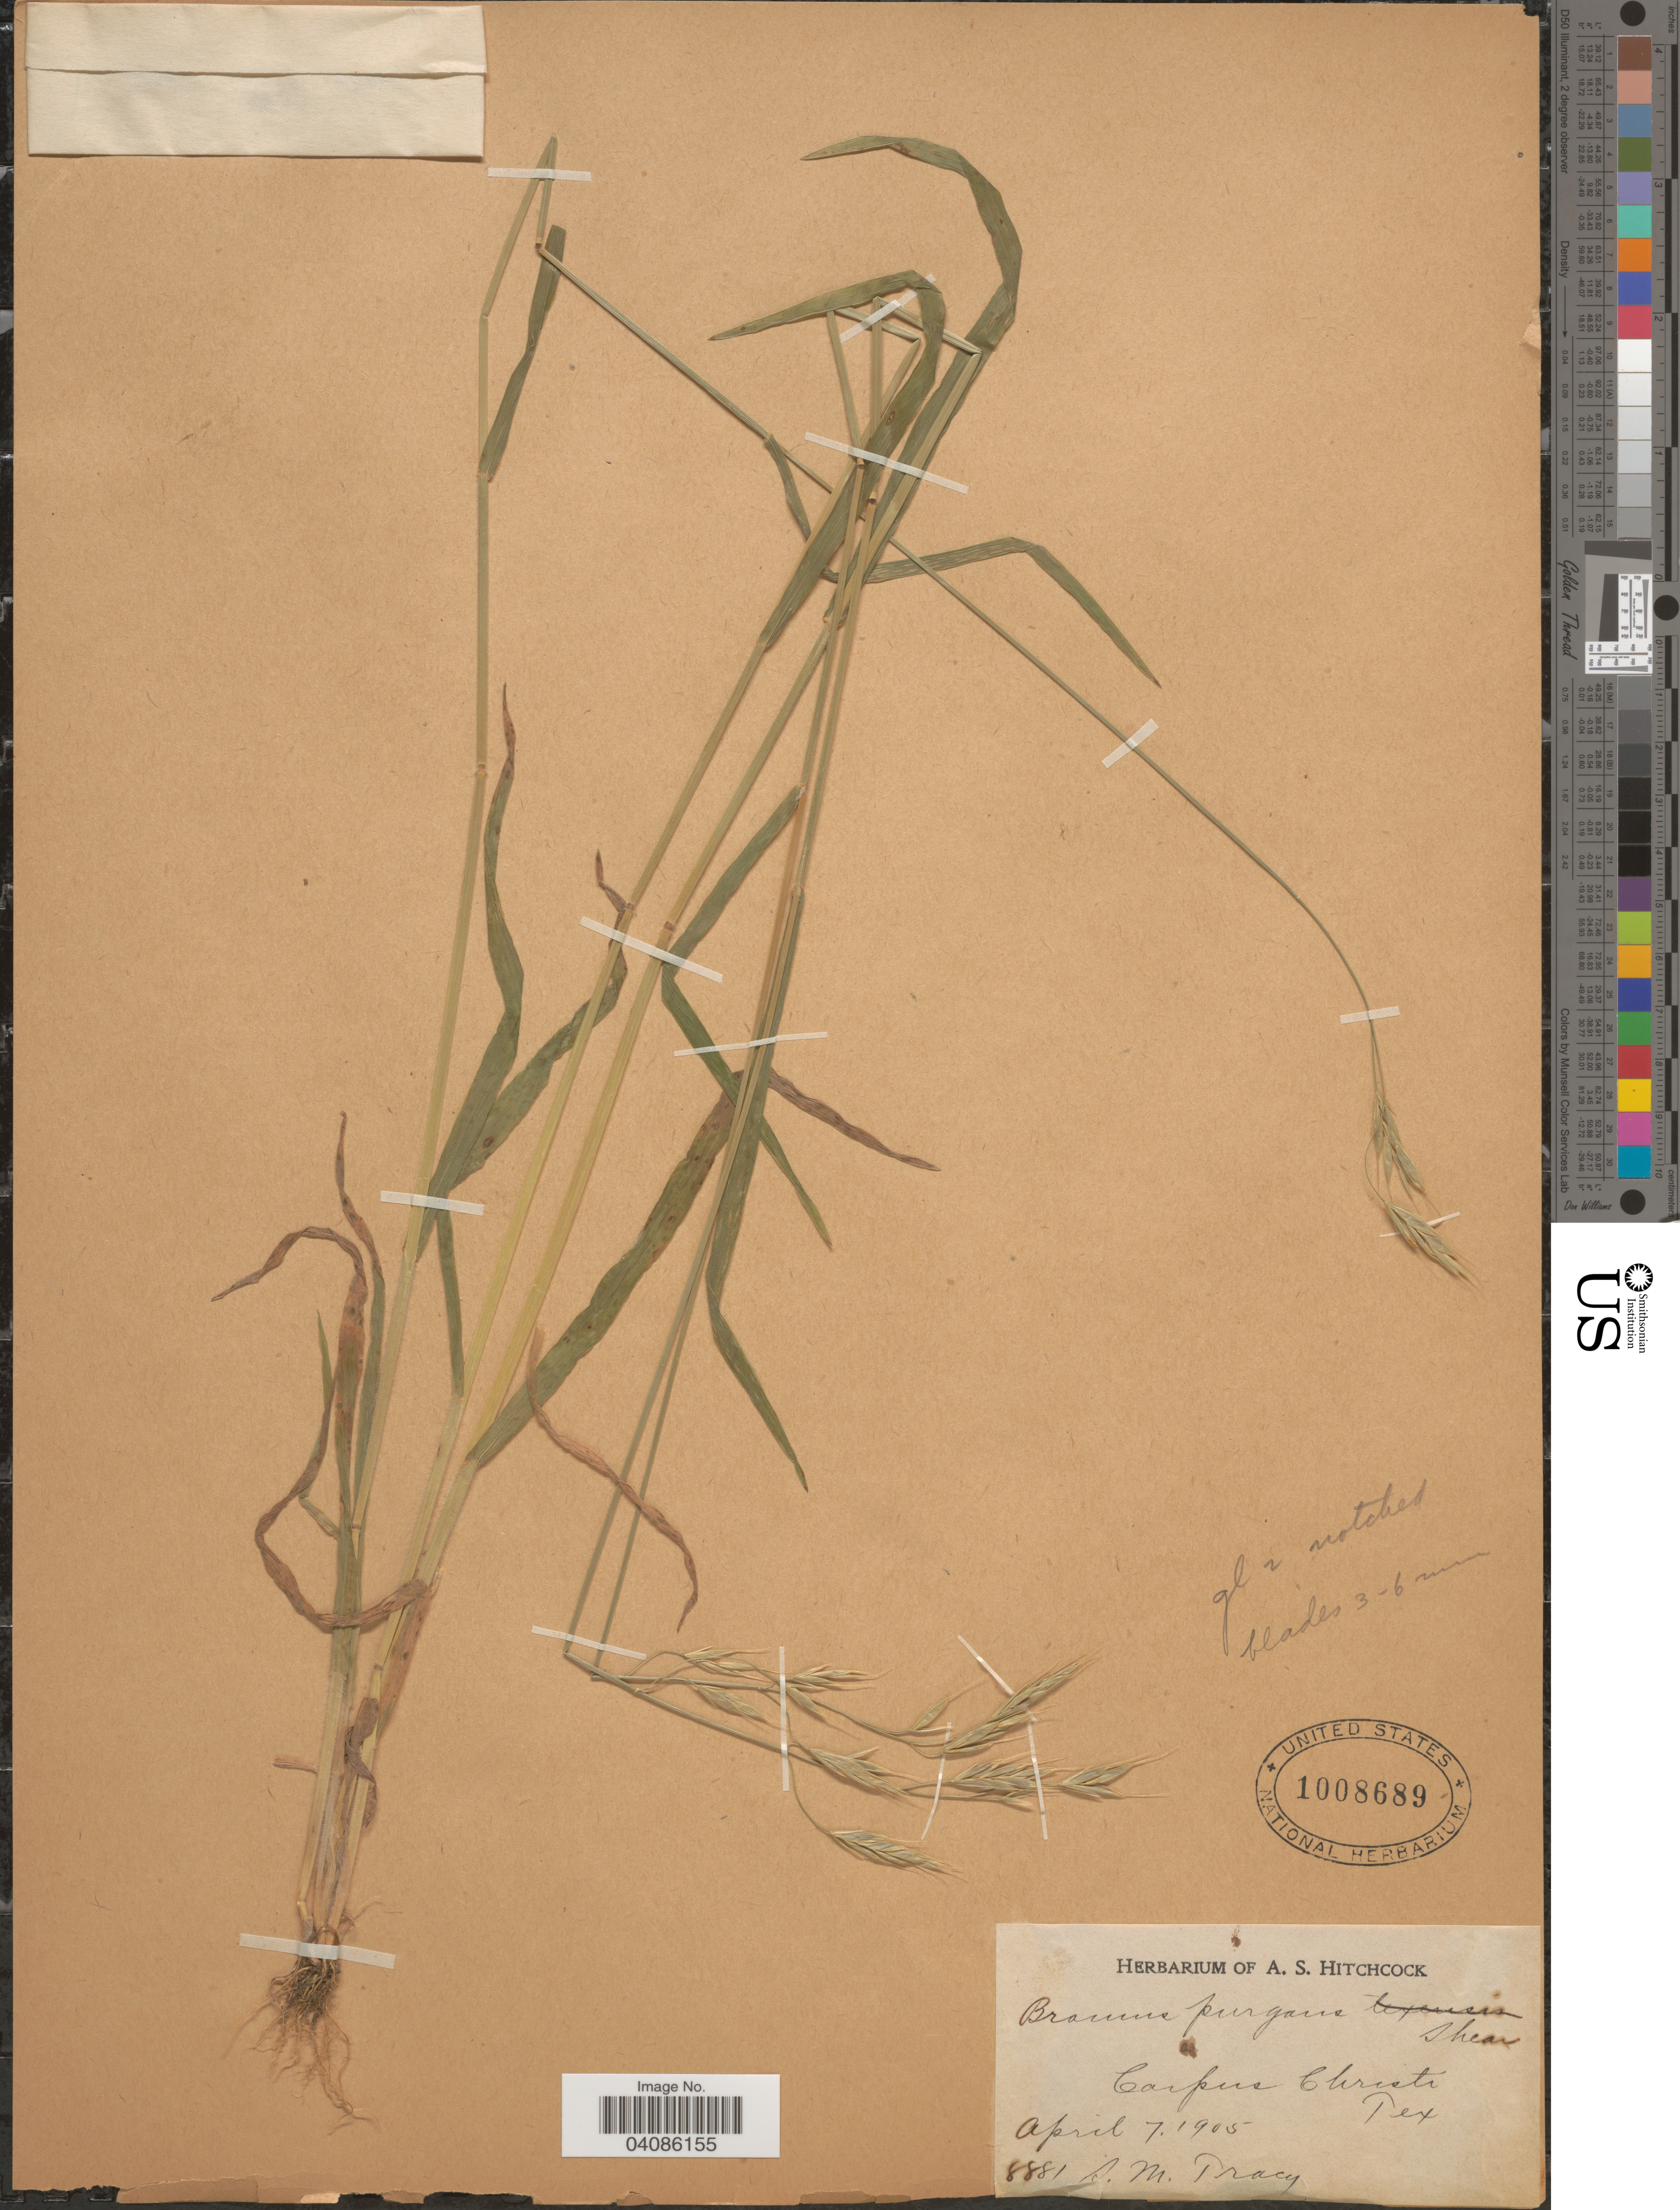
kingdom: Plantae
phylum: Tracheophyta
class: Liliopsida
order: Poales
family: Poaceae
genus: Bromus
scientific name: Bromus texensis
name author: (Shear) Hitchc.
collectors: S. M. Tracy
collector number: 8881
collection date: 1905-04-07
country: United States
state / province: Texas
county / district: Nueces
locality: Corpus Christi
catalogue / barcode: US 1008689